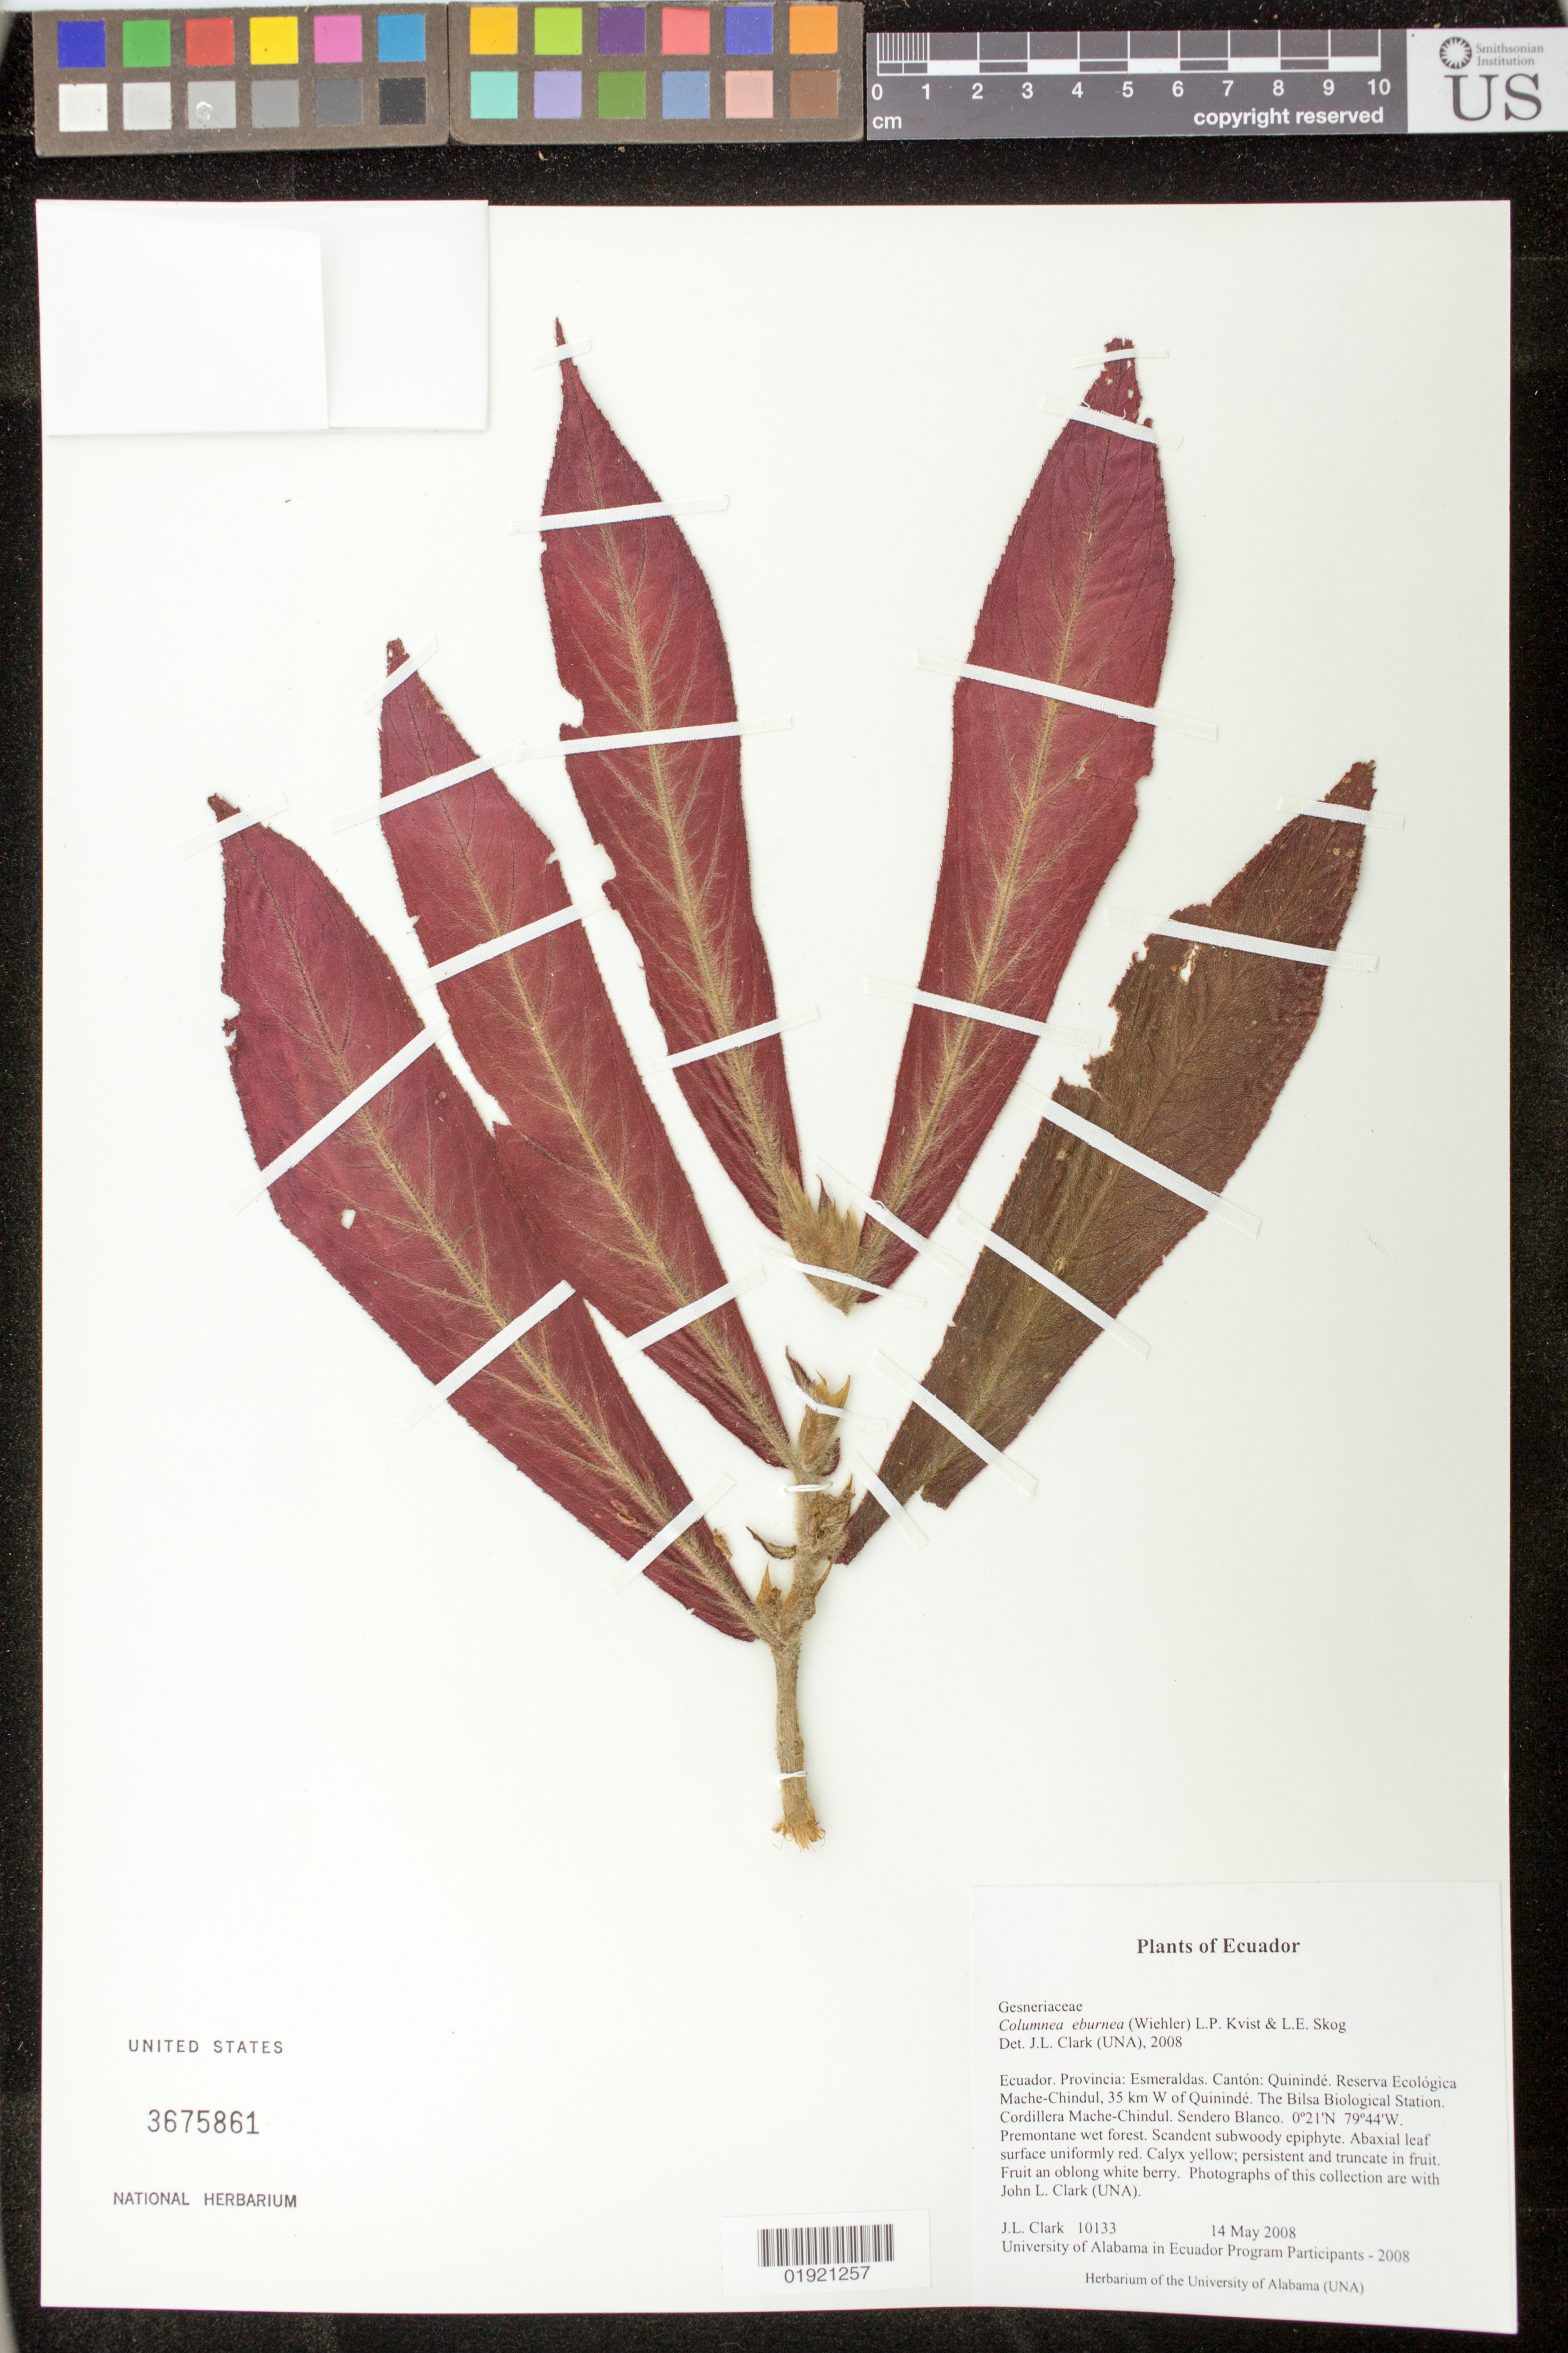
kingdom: Plantae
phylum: Tracheophyta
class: Magnoliopsida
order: Lamiales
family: Gesneriaceae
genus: Columnea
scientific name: Columnea eburnea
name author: (Wiehler) L.P. Kvist & L.E. Skog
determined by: Clark, J. L.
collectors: J. L. Clark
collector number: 10133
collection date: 2008-05-14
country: Ecuador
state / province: Esmeraldas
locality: Canton: Quininde. Reserva Ecologica Mache-Chindul, 35 km W of Quininde. The Bilsa Biological Station. Cordillera Mache-Chindul. Sendero Blanco.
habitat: Premontane wet forest.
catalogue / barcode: US 3675861